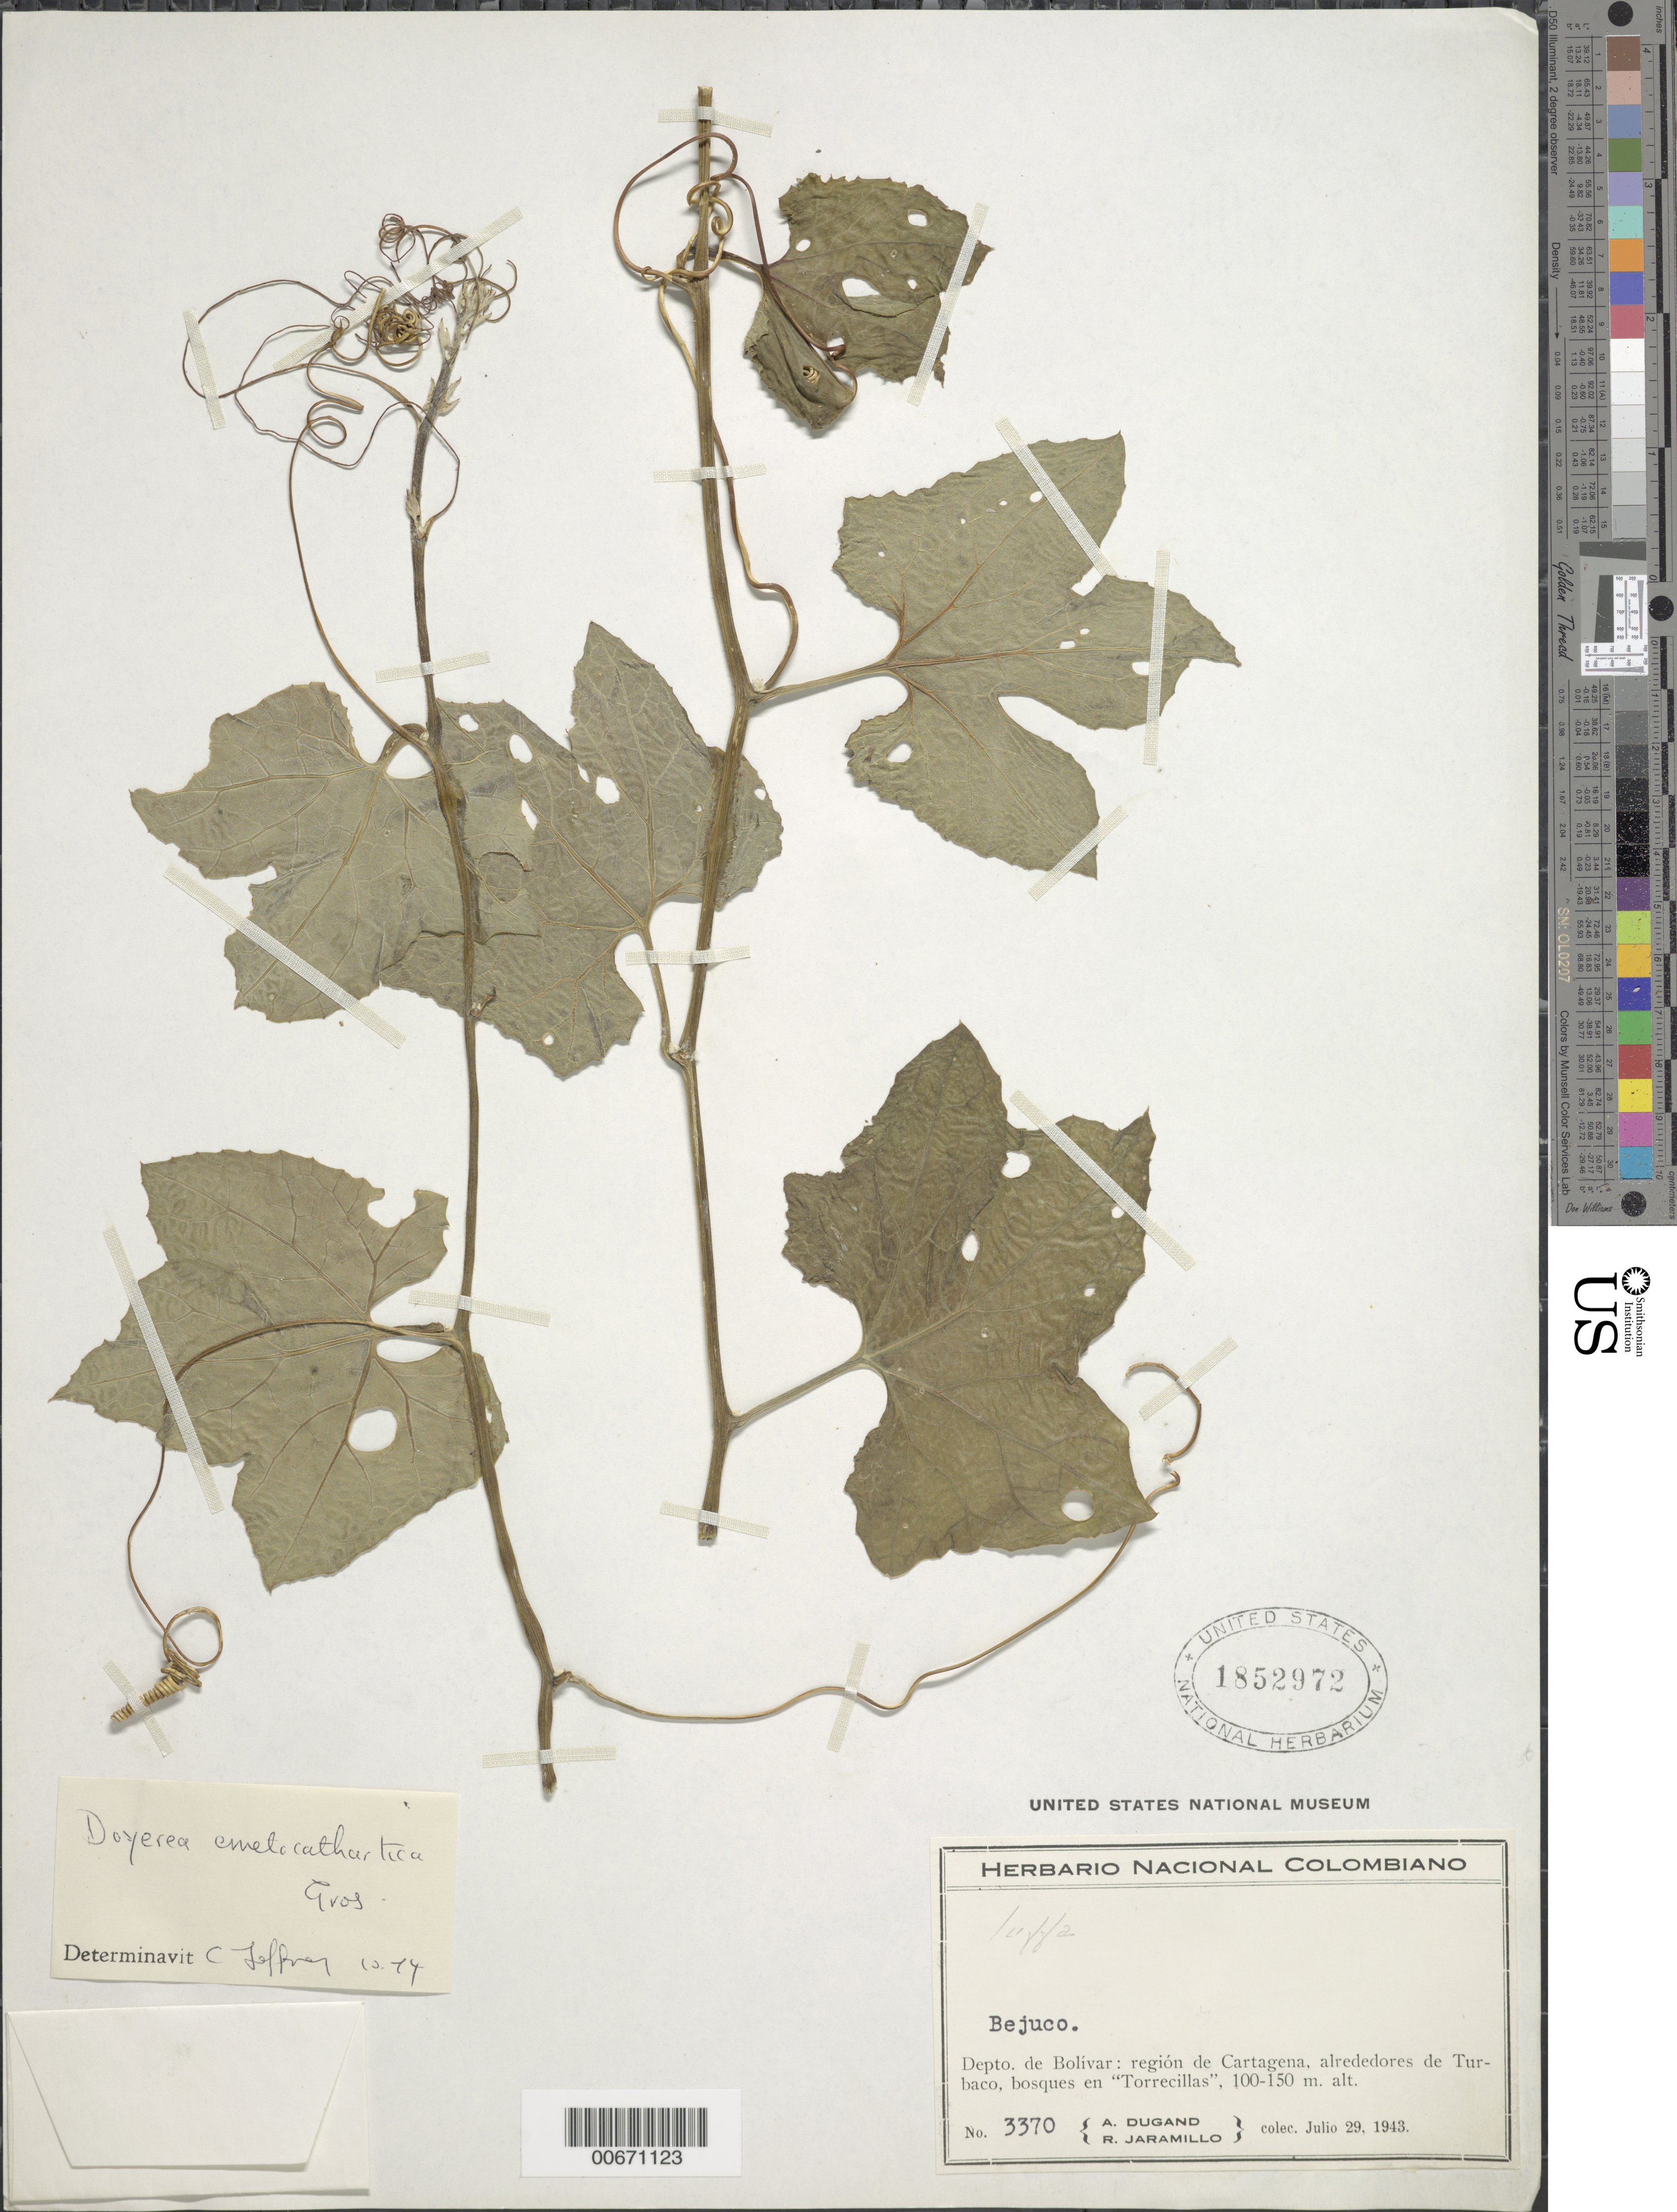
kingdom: Plantae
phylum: Tracheophyta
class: Magnoliopsida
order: Cucurbitales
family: Cucurbitaceae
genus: Doyerea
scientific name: Doyerea emetocathartica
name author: Grousordy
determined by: Jeffrey, C.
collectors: A. Dugand & R. Jaramillo M.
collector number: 3370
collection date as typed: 29-Jul-43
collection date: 1943-07-29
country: Colombia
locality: Region de Cartagena, alrededores (environs of) de Turbaco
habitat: Bosques (forests) en "Torrecillas"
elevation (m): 100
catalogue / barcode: US 1852972